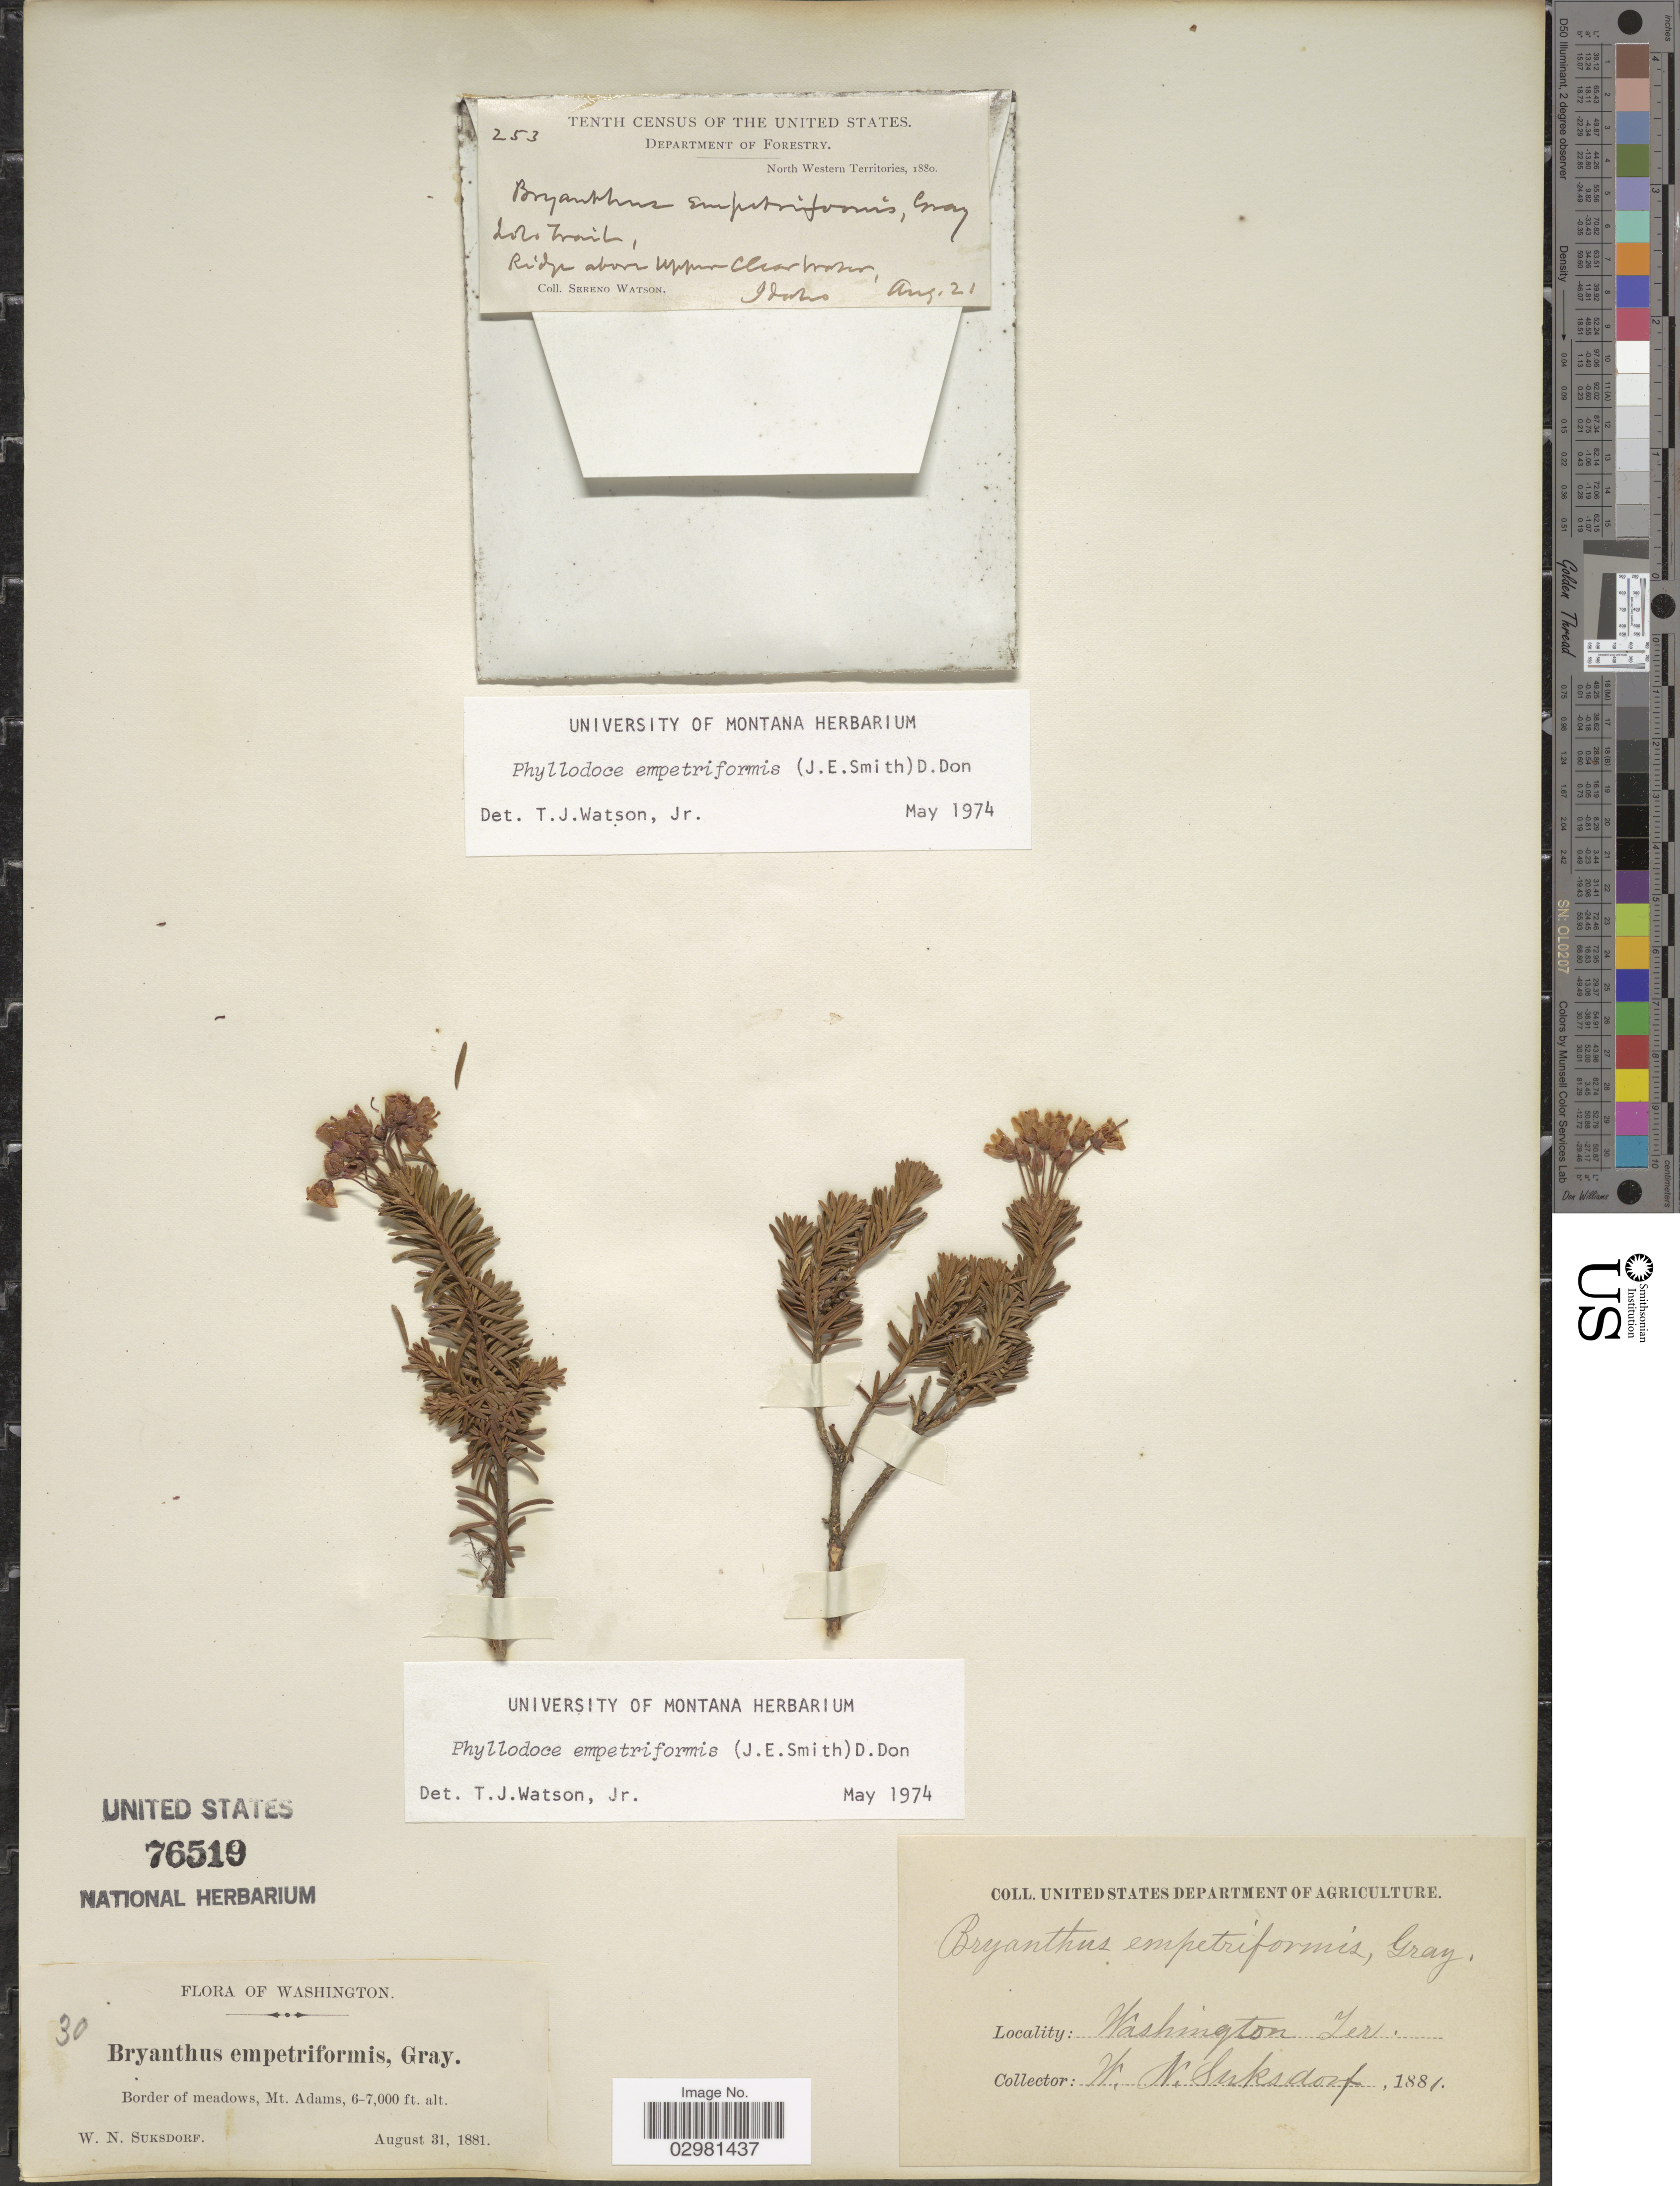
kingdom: Plantae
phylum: Tracheophyta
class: Magnoliopsida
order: Ericales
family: Ericaceae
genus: Phyllodoce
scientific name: Phyllodoce empetiformis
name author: (Small) D. Don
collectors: W. N. Suksdorf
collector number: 30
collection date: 1881-08-31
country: United States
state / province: Washington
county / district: Yakima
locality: Border of meadows, Mt. Adams.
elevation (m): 1829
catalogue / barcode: US 76519